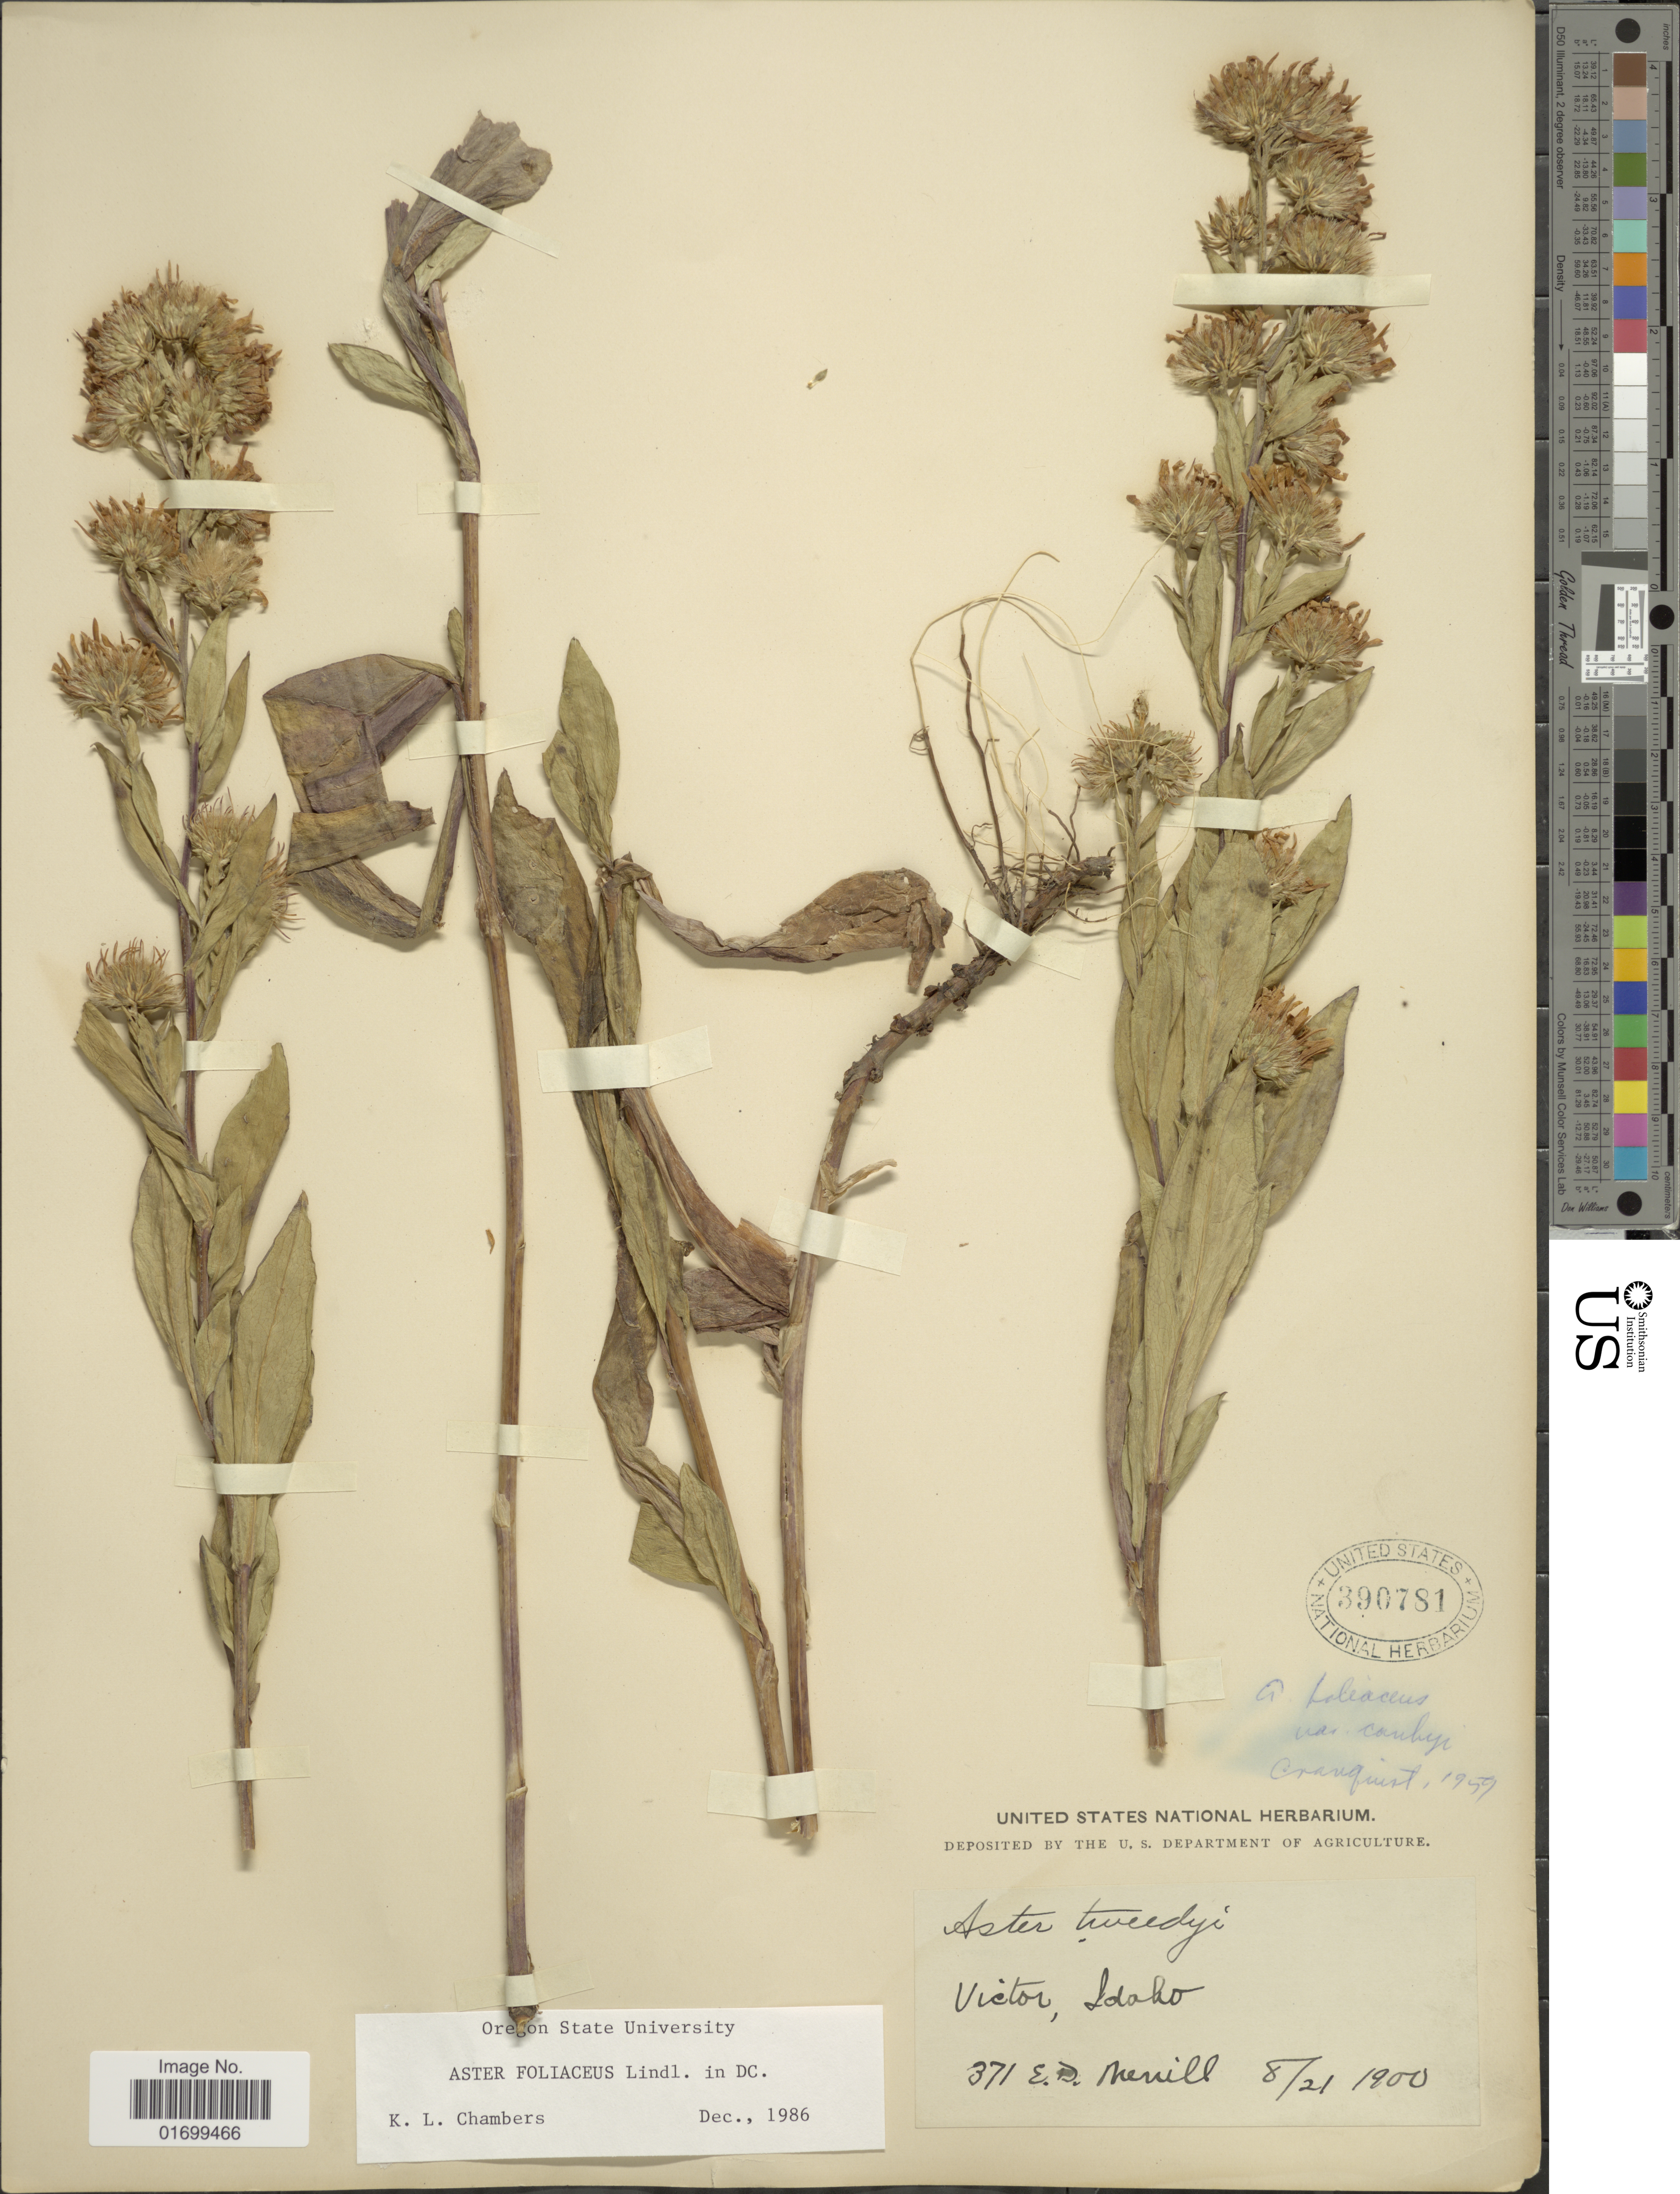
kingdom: Plantae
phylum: Tracheophyta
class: Magnoliopsida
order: Asterales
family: Asteraceae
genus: Symphyotrichum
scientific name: Symphyotrichum foliaceum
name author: (Lindl. ex DC.) G.L. Nesom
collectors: E. D. Merrill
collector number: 371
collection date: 1900-08-21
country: United States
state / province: Idaho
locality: Victor.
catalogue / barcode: US 390781